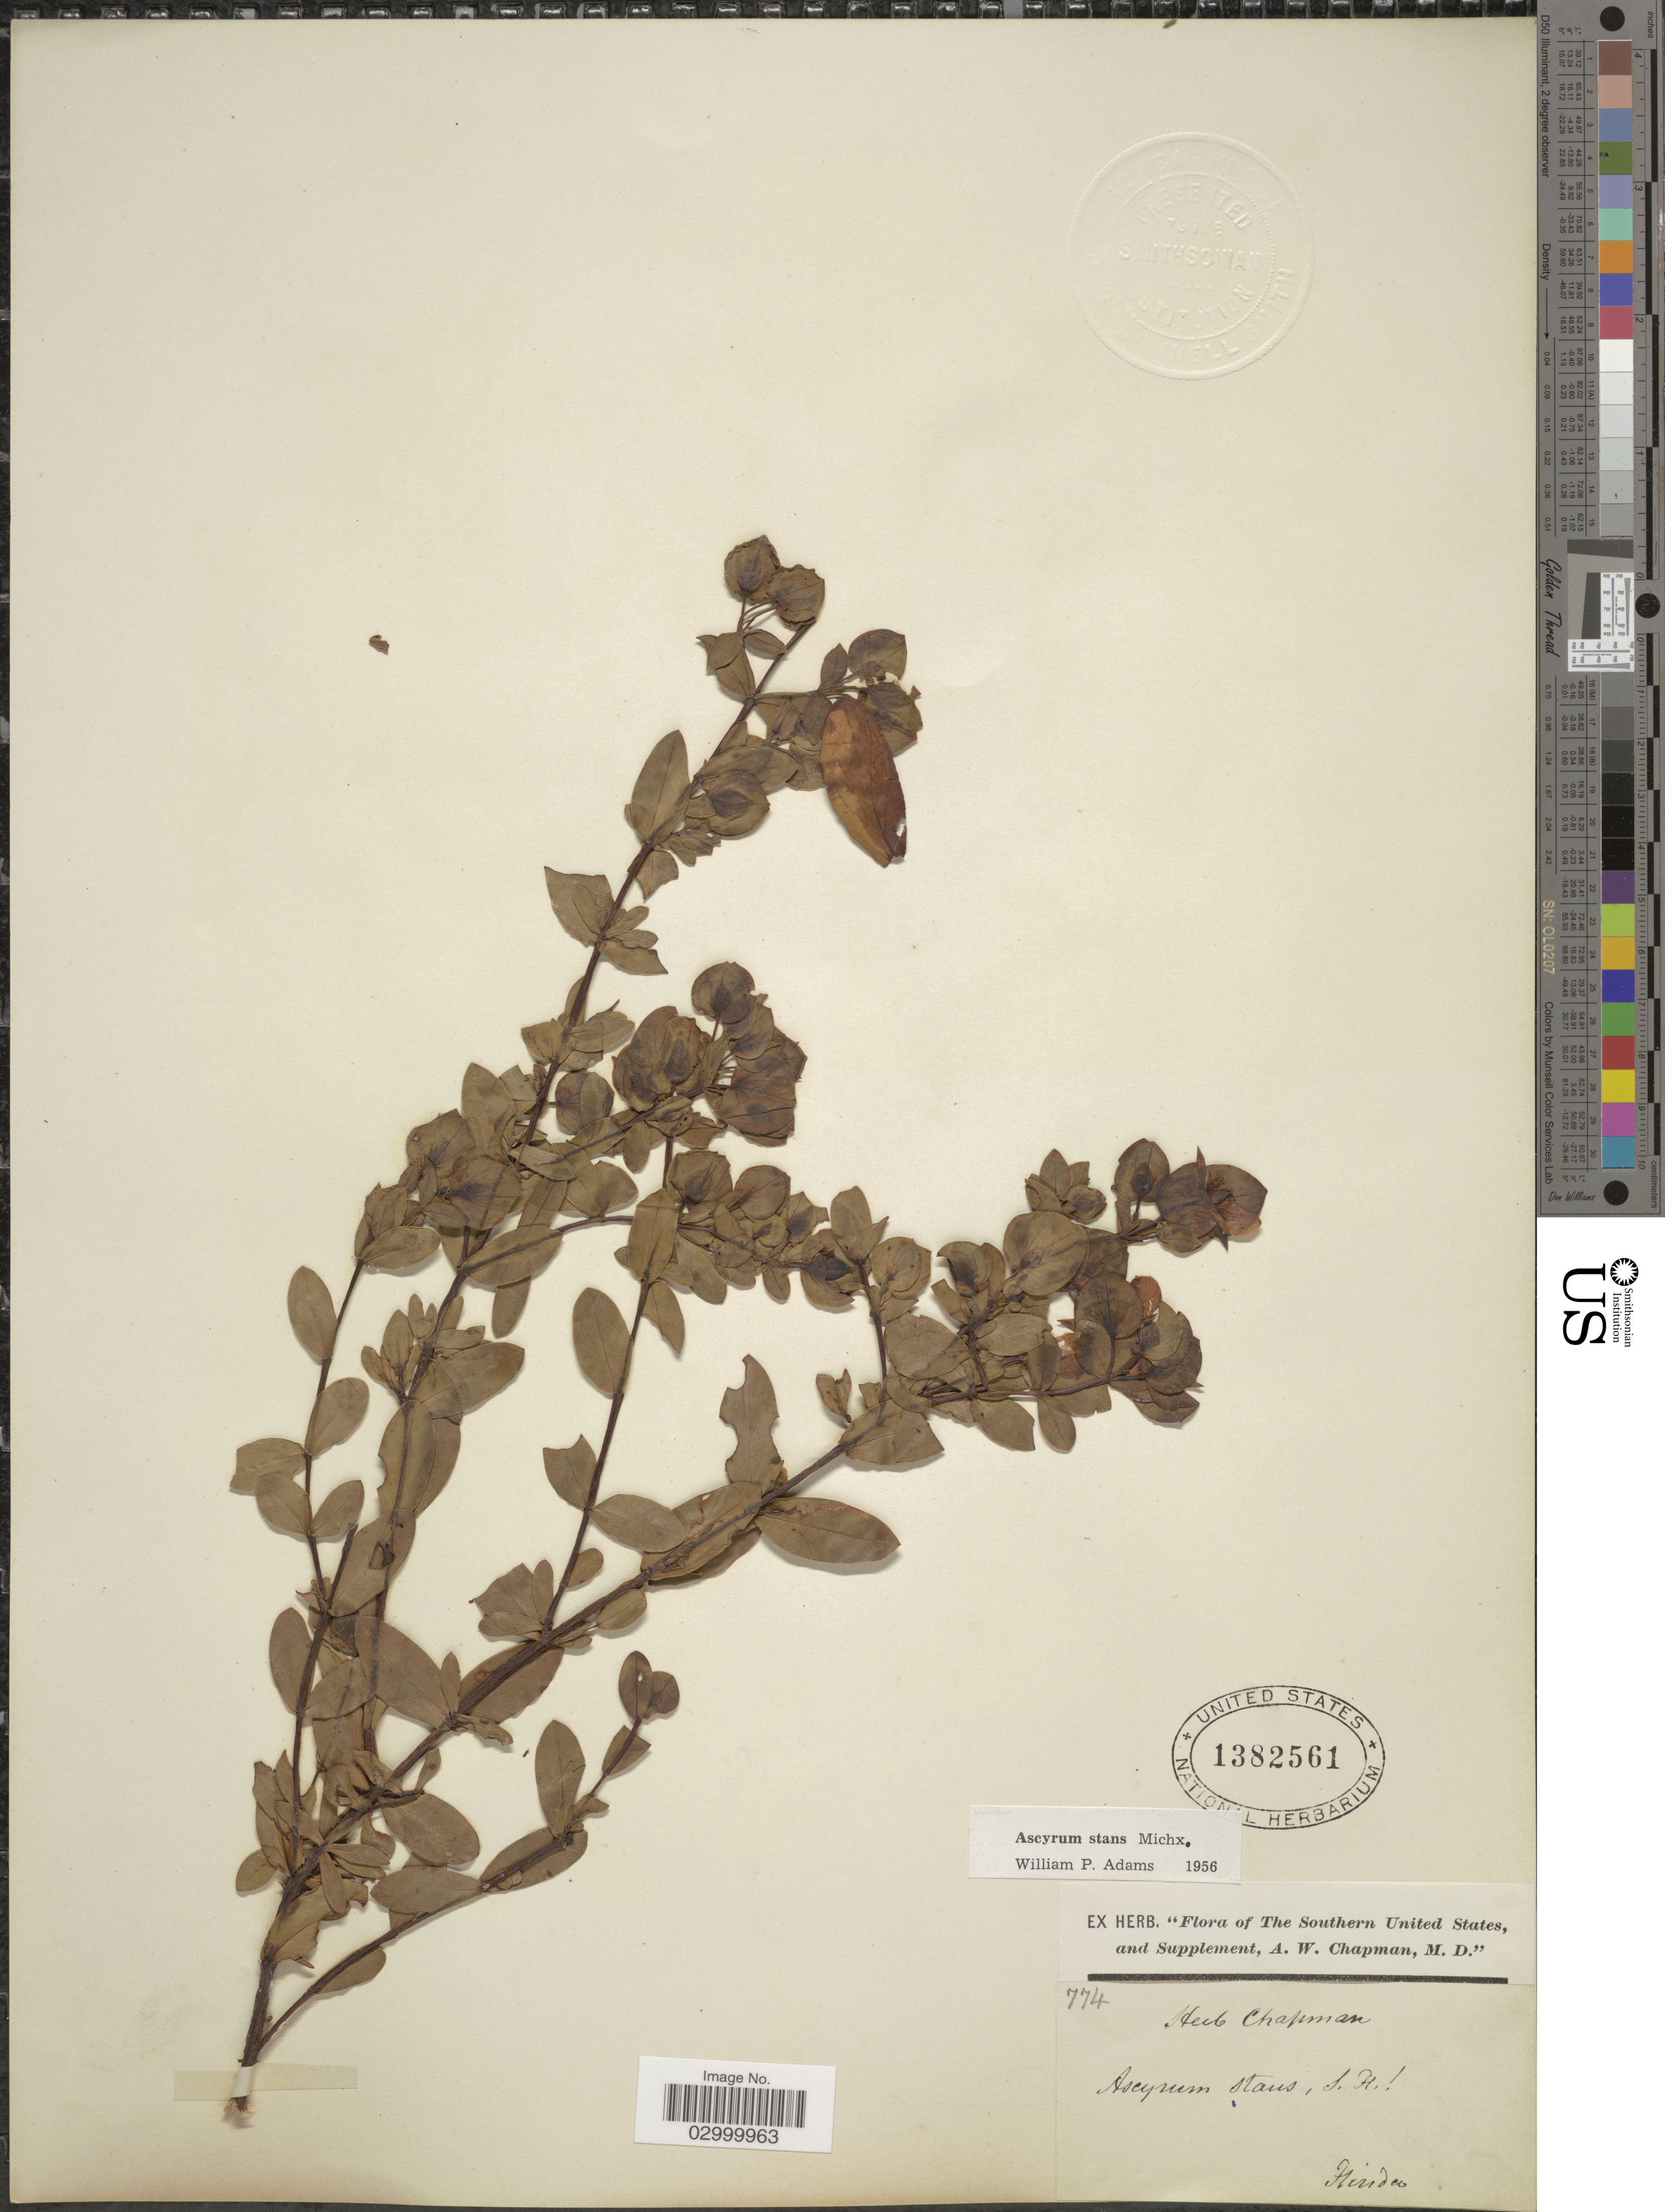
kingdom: Plantae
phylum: Tracheophyta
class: Magnoliopsida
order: Malpighiales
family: Hypericaceae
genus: Hypericum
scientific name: Hypericum crux-andreae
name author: (L.) Crantz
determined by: Strong, Mark T., (BOT), Smithsonian Institution - National Museum of Natural History (UNITED STATES)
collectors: A. W. Chapman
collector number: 774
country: United States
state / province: Florida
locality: Southern United States, and Supplement.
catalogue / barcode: US 1382561